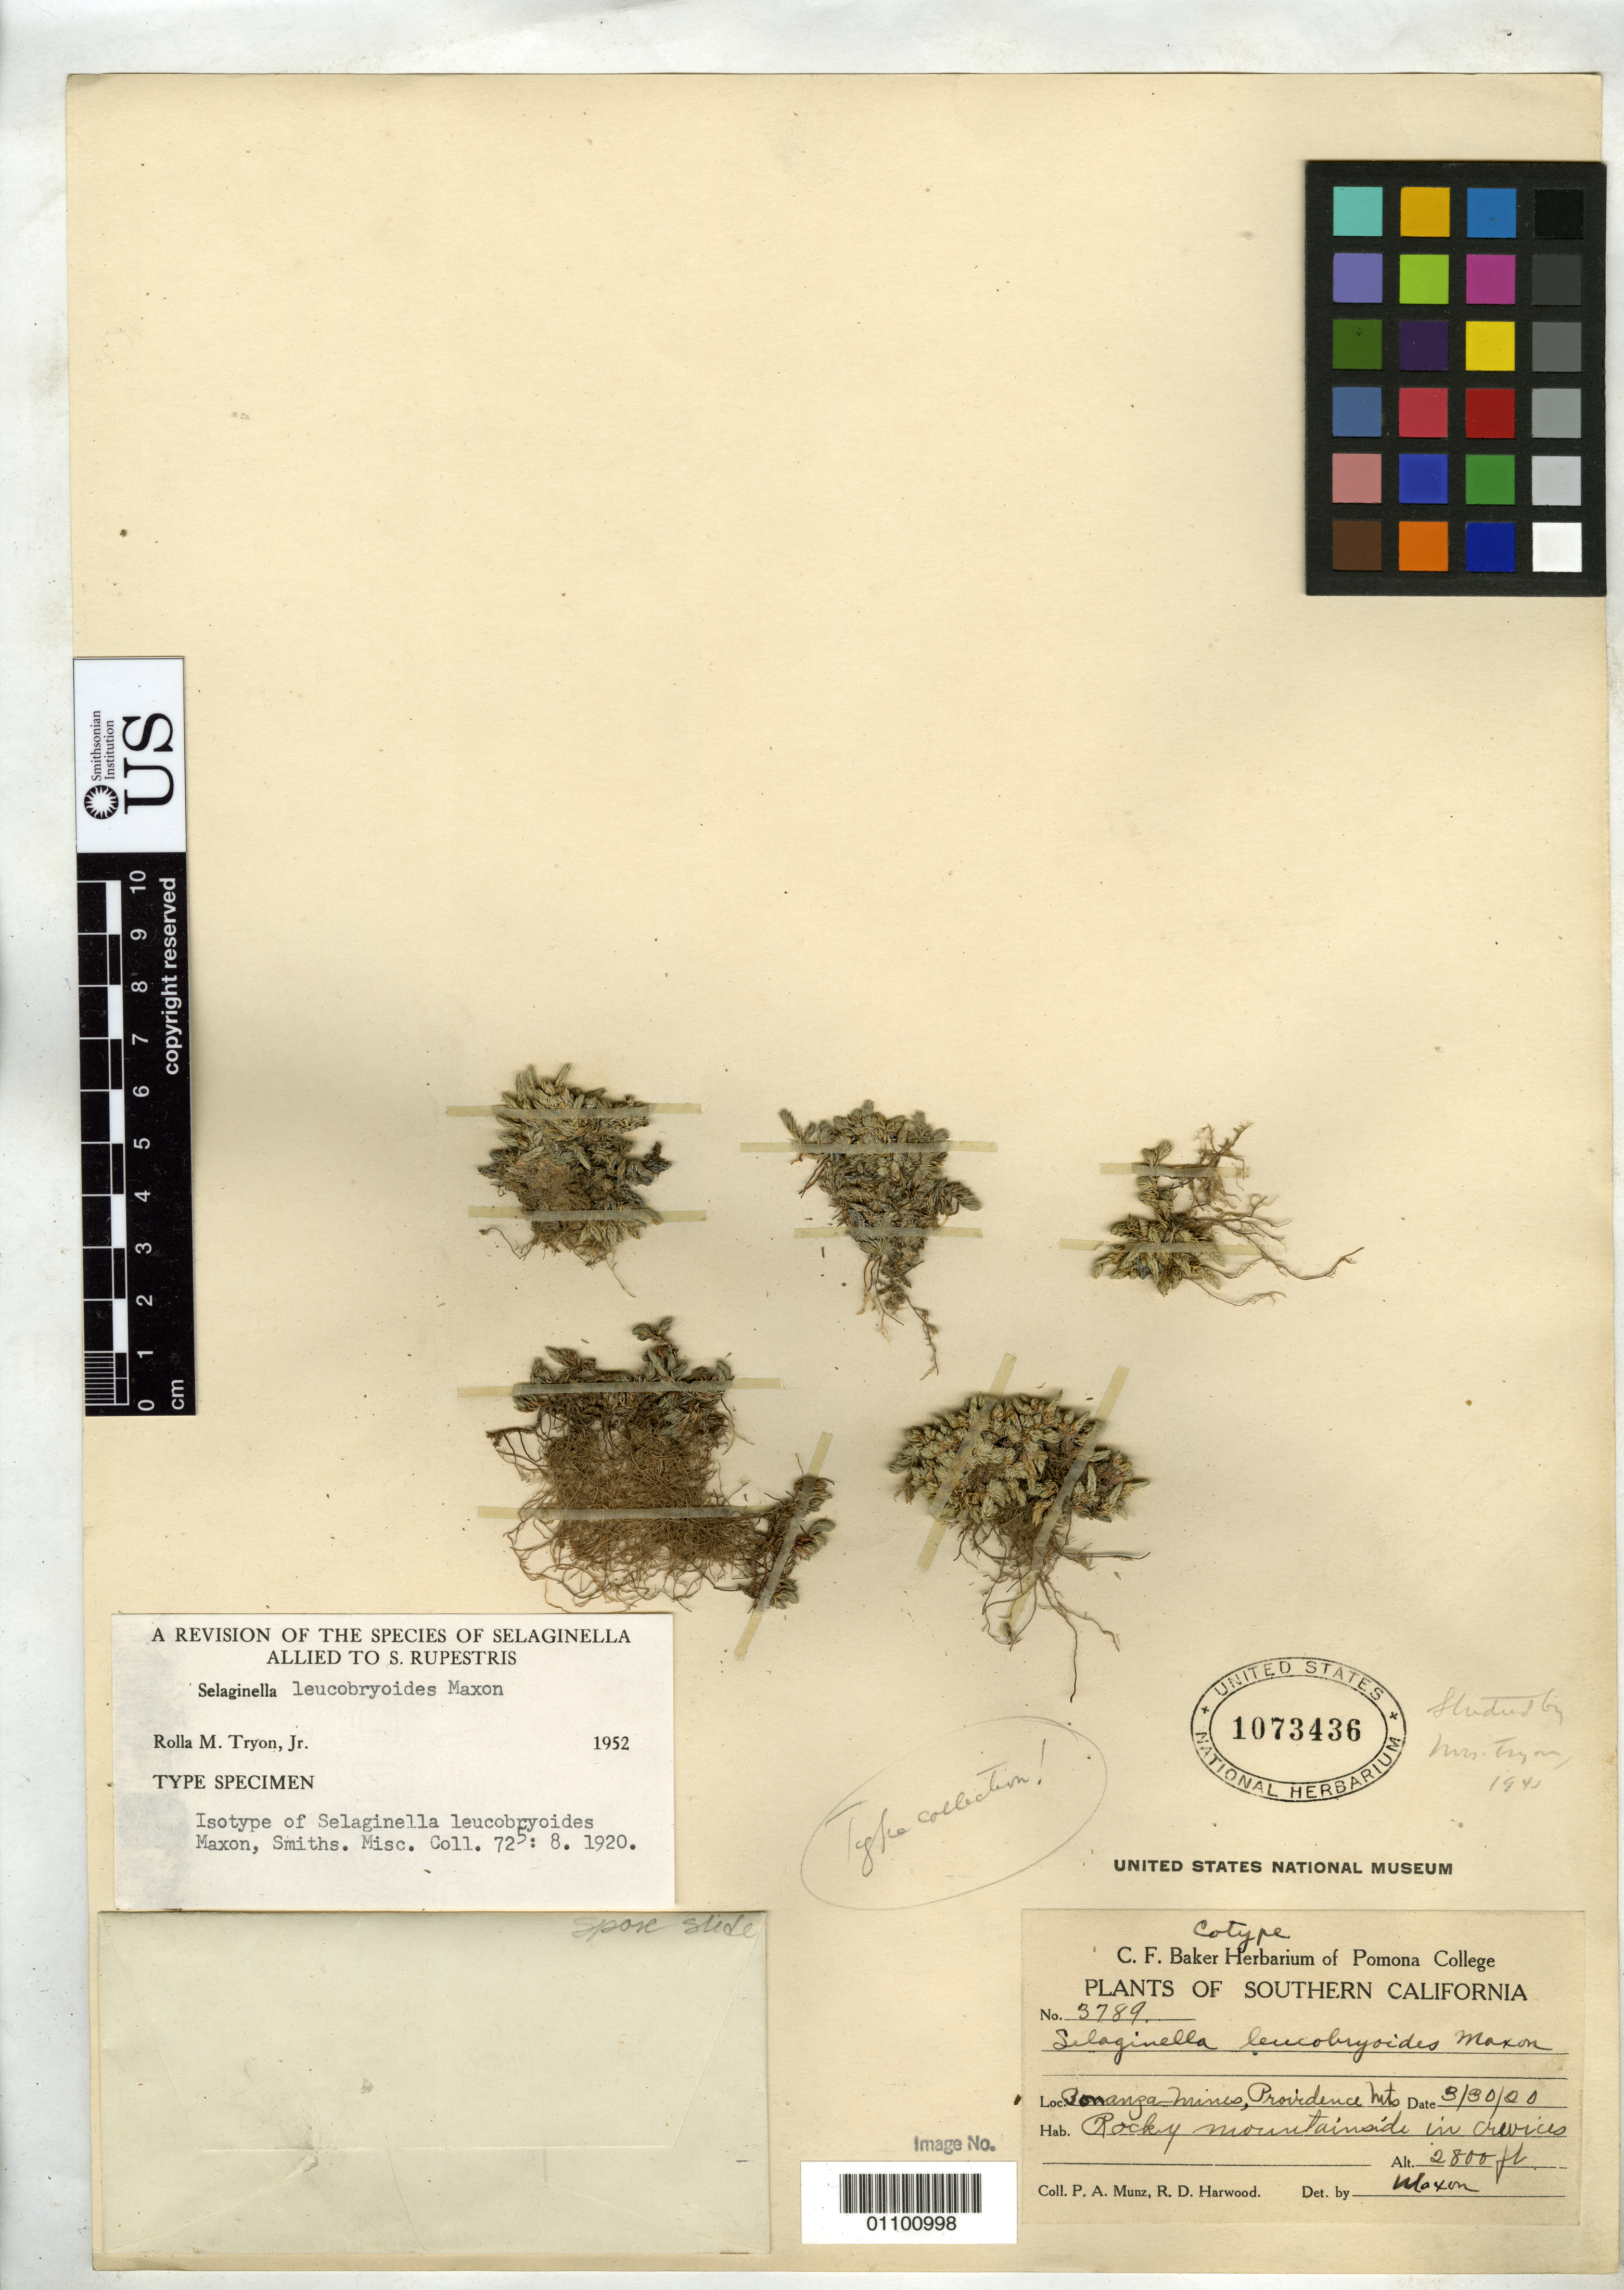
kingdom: Plantae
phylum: Tracheophyta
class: Lycopodiopsida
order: Selaginellales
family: Selaginellaceae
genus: Selaginella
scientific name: Selaginella leucobryoides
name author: Maxon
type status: Isotype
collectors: P. A. Munz & R. Hardwood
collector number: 3789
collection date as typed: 30 Mar 1920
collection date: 1920-03-30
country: United States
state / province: California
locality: Bonanza Mine, Providence Mountains.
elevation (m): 762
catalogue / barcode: US 1073436